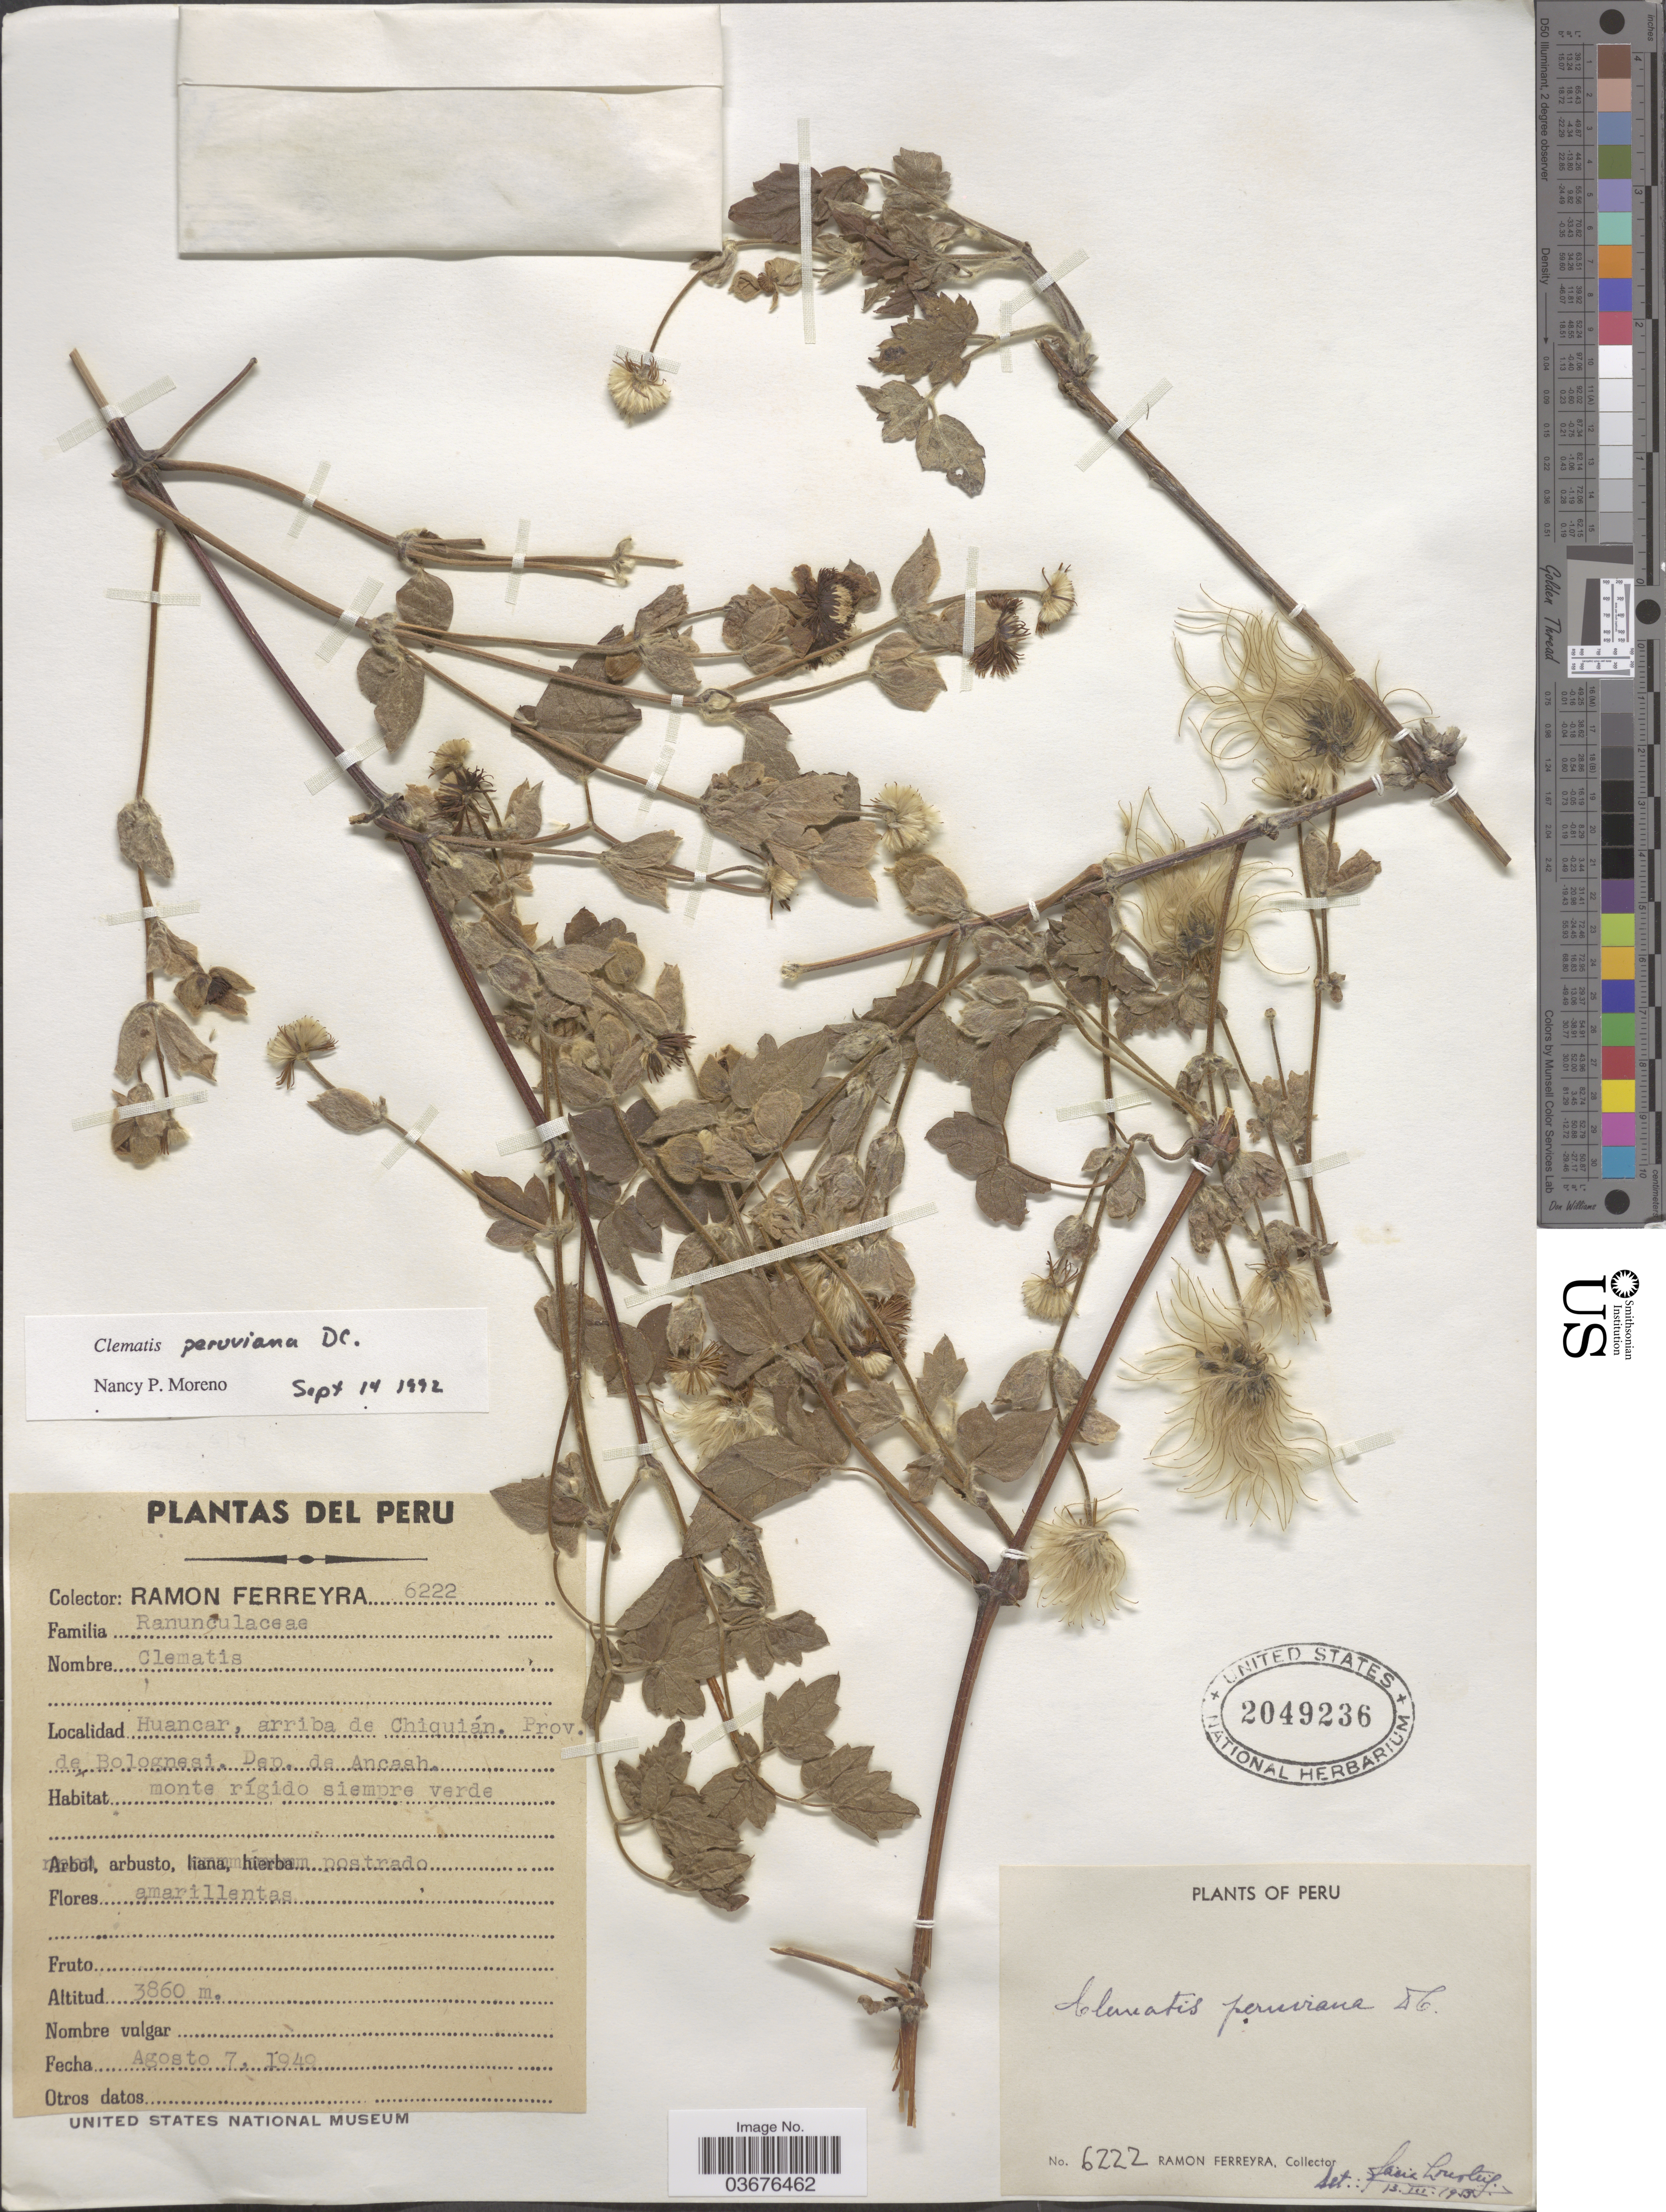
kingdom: Plantae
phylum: Tracheophyta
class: Magnoliopsida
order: Ranunculales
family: Ranunculaceae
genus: Clematis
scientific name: Clematis peruviana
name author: DC.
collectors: R. A. Ferreyra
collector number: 6222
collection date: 1949-08-07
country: Peru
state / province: Ancash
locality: Huancar, arriba de Chiquián. Prov. de Bolognesi. Dep. de Ancash.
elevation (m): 3860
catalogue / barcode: US 2049236